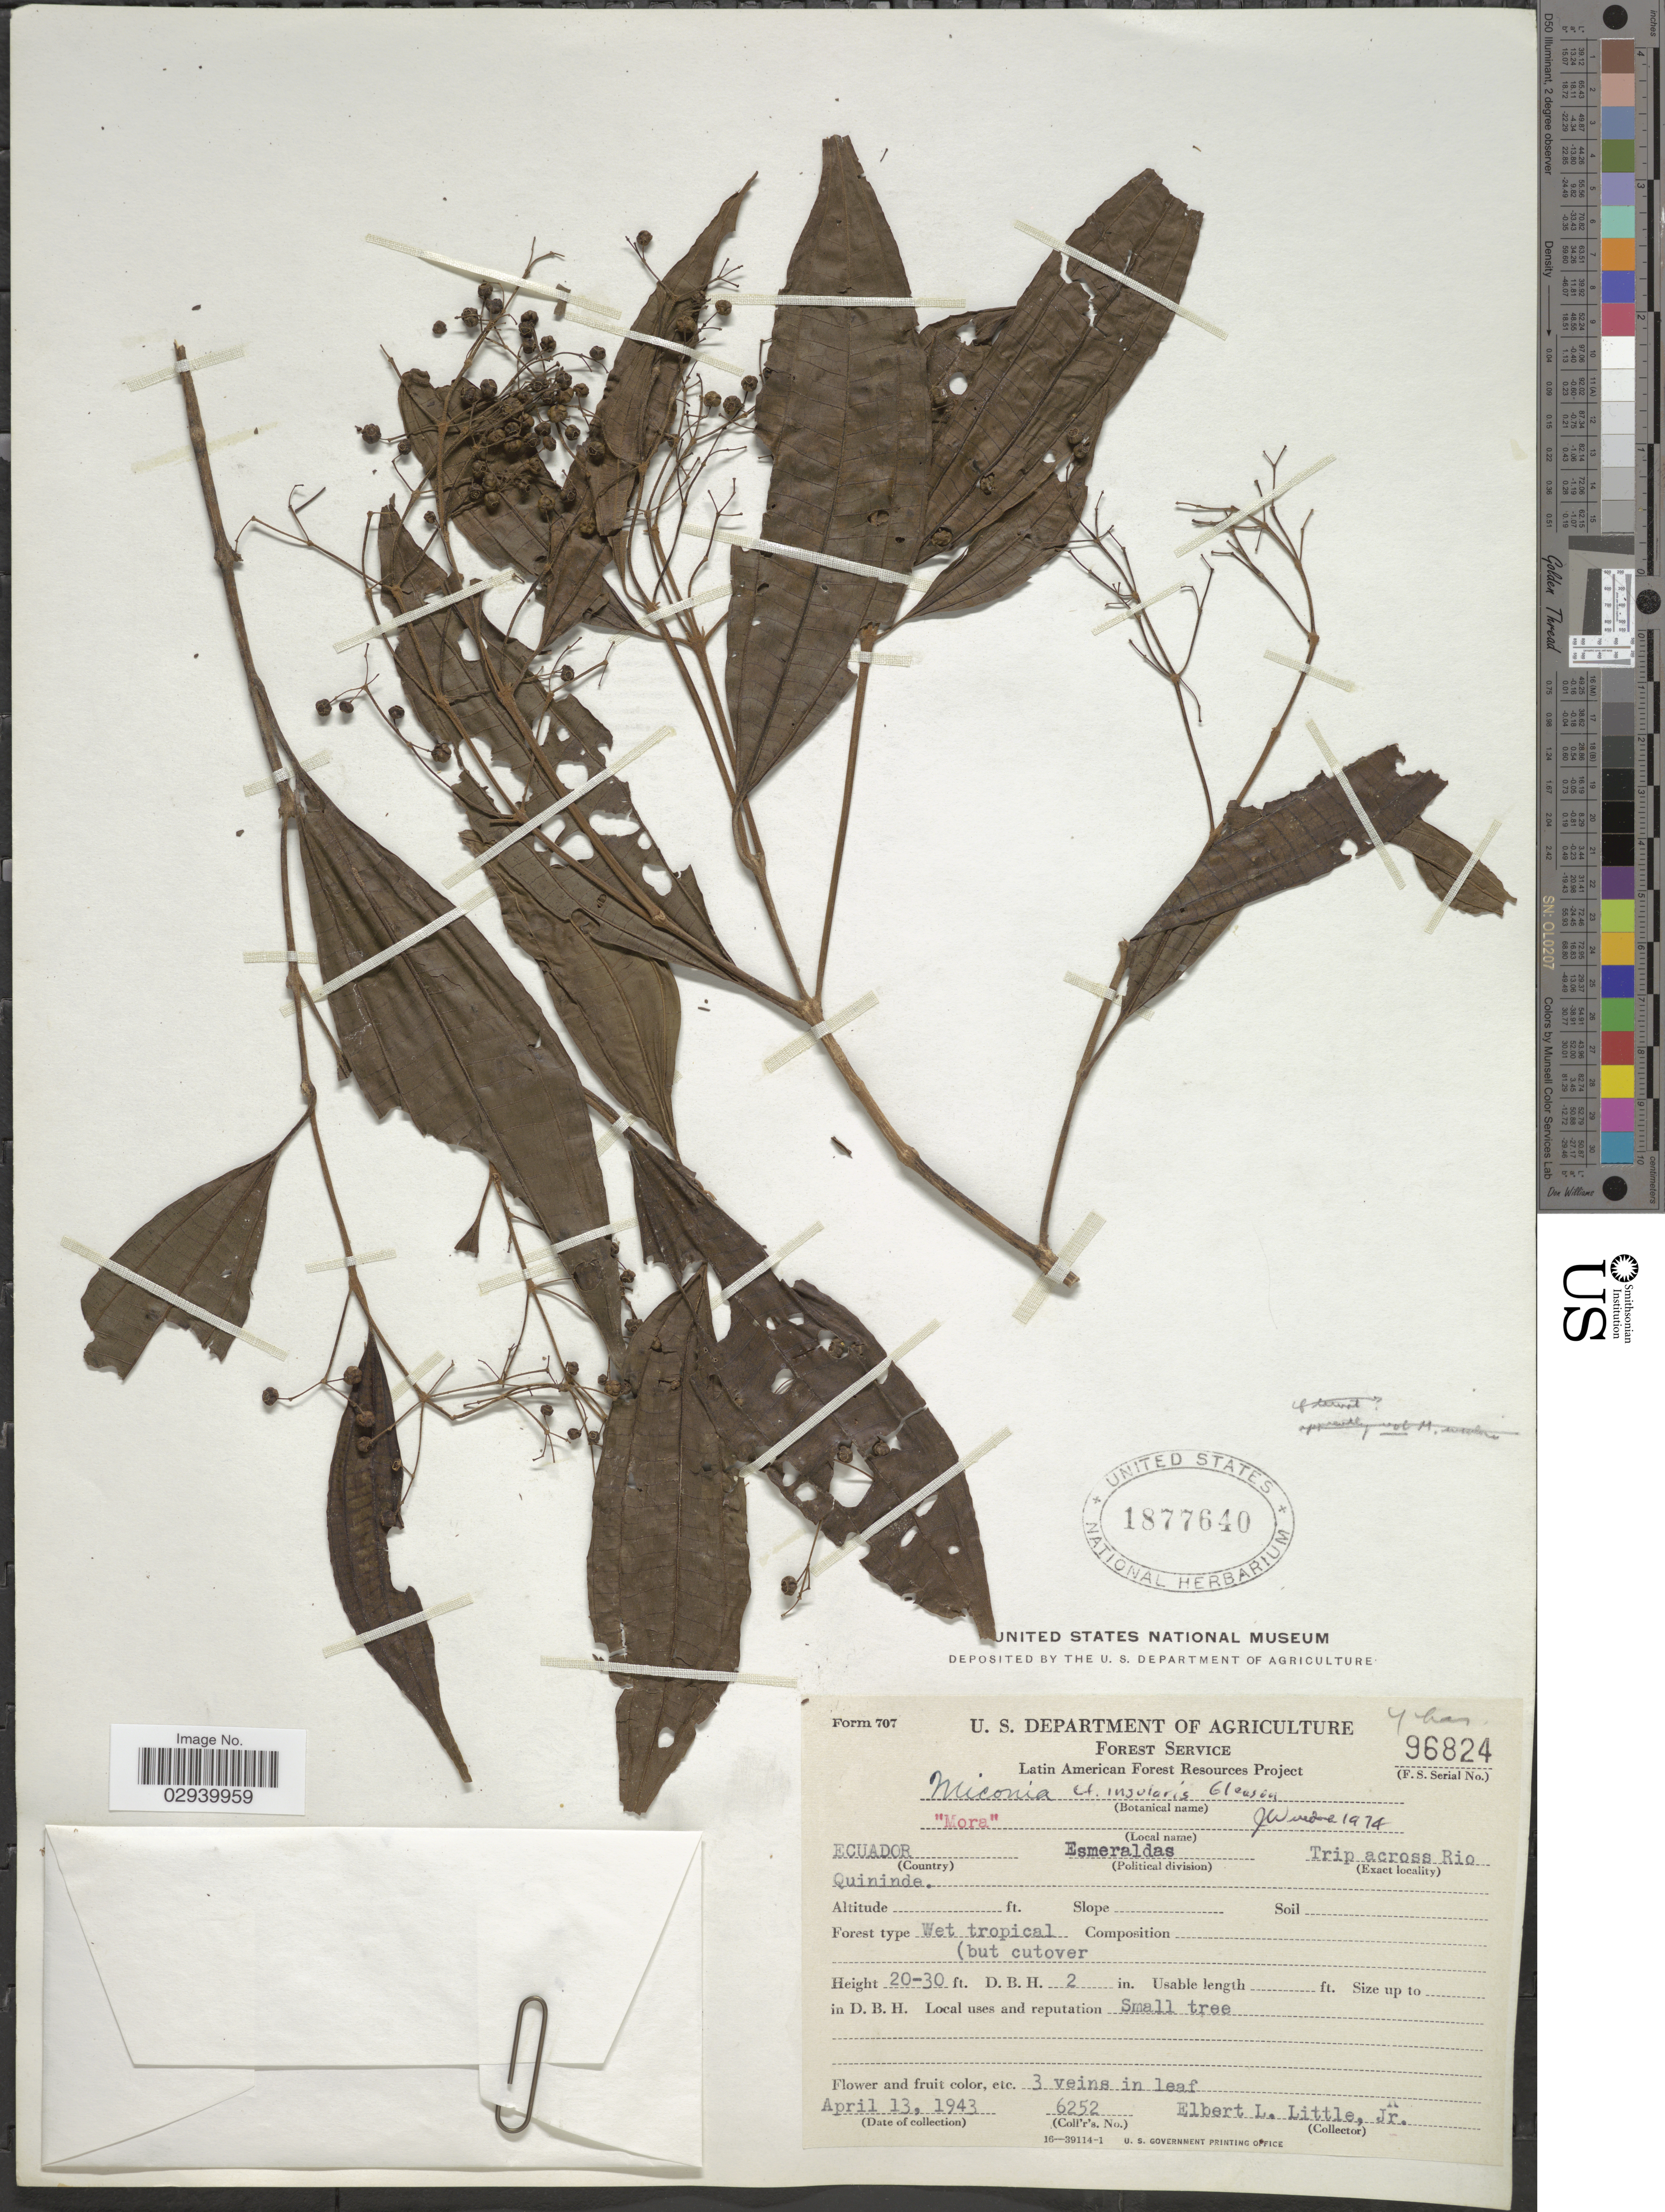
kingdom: Plantae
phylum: Tracheophyta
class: Magnoliopsida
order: Myrtales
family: Melastomataceae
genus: Miconia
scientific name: Miconia insularis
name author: Gleason in I.M. Johnst.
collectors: E. L. Little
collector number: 652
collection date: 1943-04-13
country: Ecuador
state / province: Esmeraldas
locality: Trip across Rio Quininde.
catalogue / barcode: US 1877640